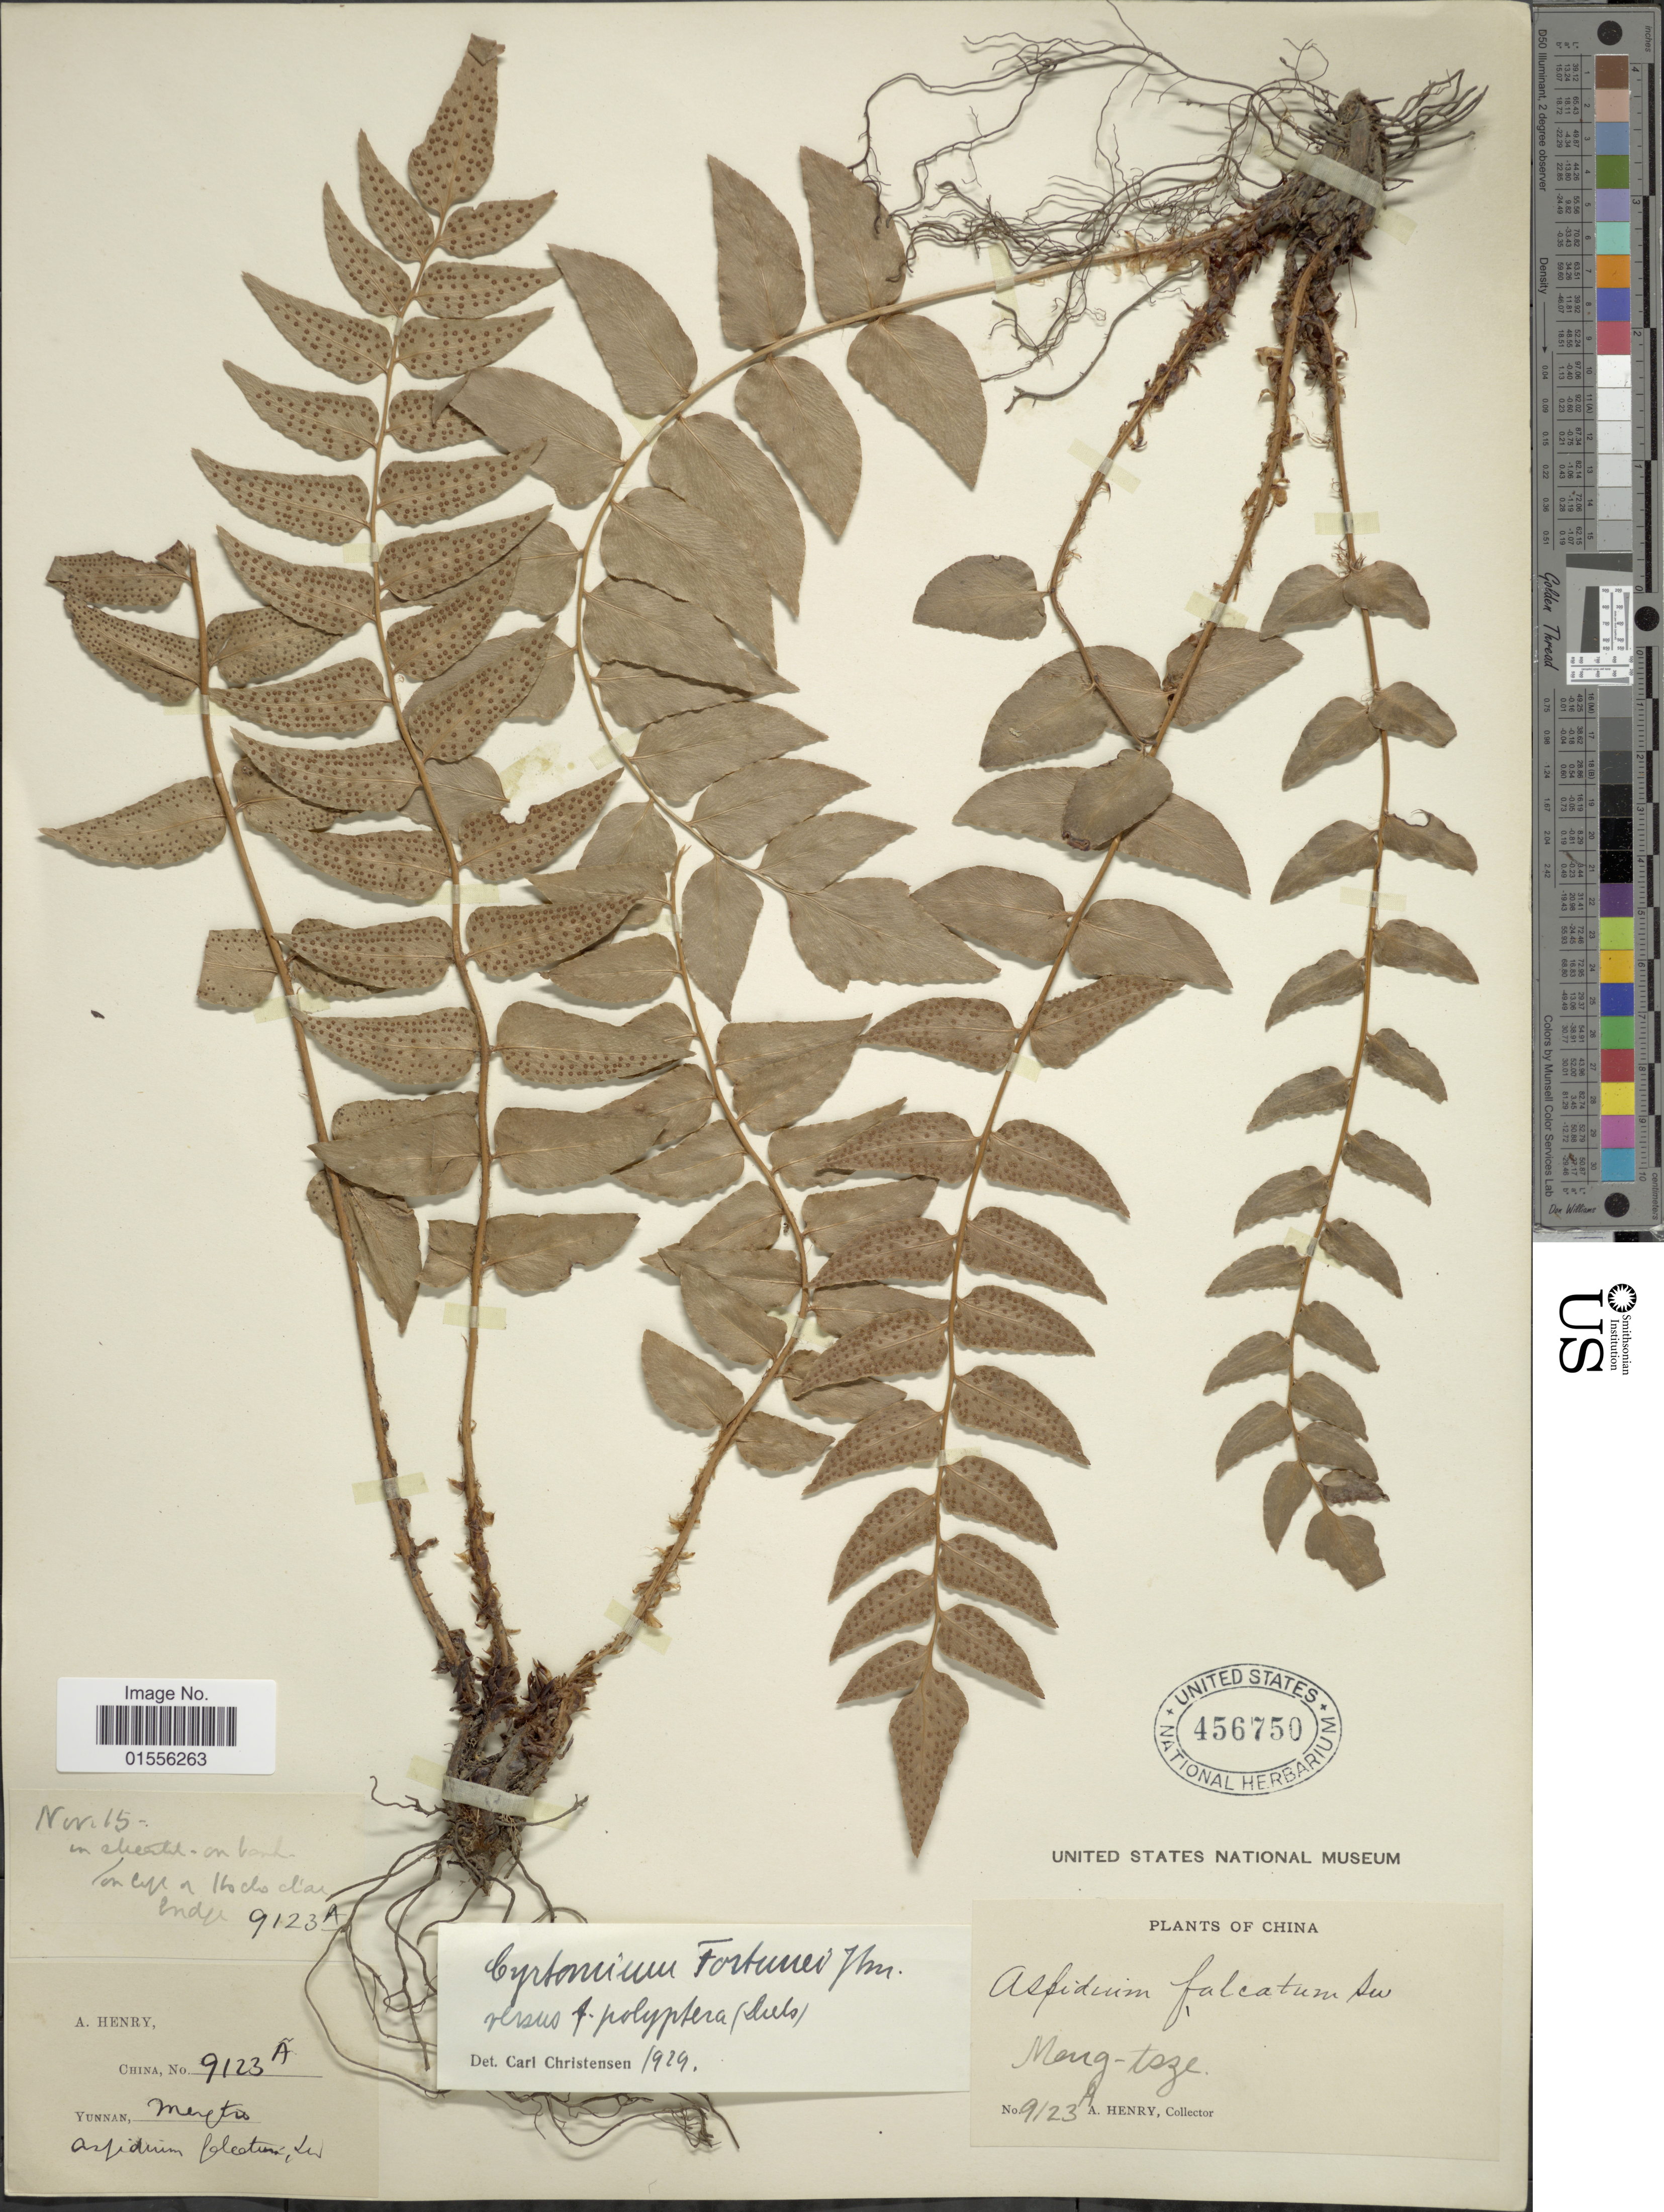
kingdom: Plantae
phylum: Tracheophyta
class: Polypodiopsida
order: Polypodiales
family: Dryopteridaceae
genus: Cyrtomium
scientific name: Cyrtomium fortunei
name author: J. Sm.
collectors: A. Henry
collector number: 9123 A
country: China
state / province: Yunnan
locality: Mengt-tsze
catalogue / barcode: US 456750